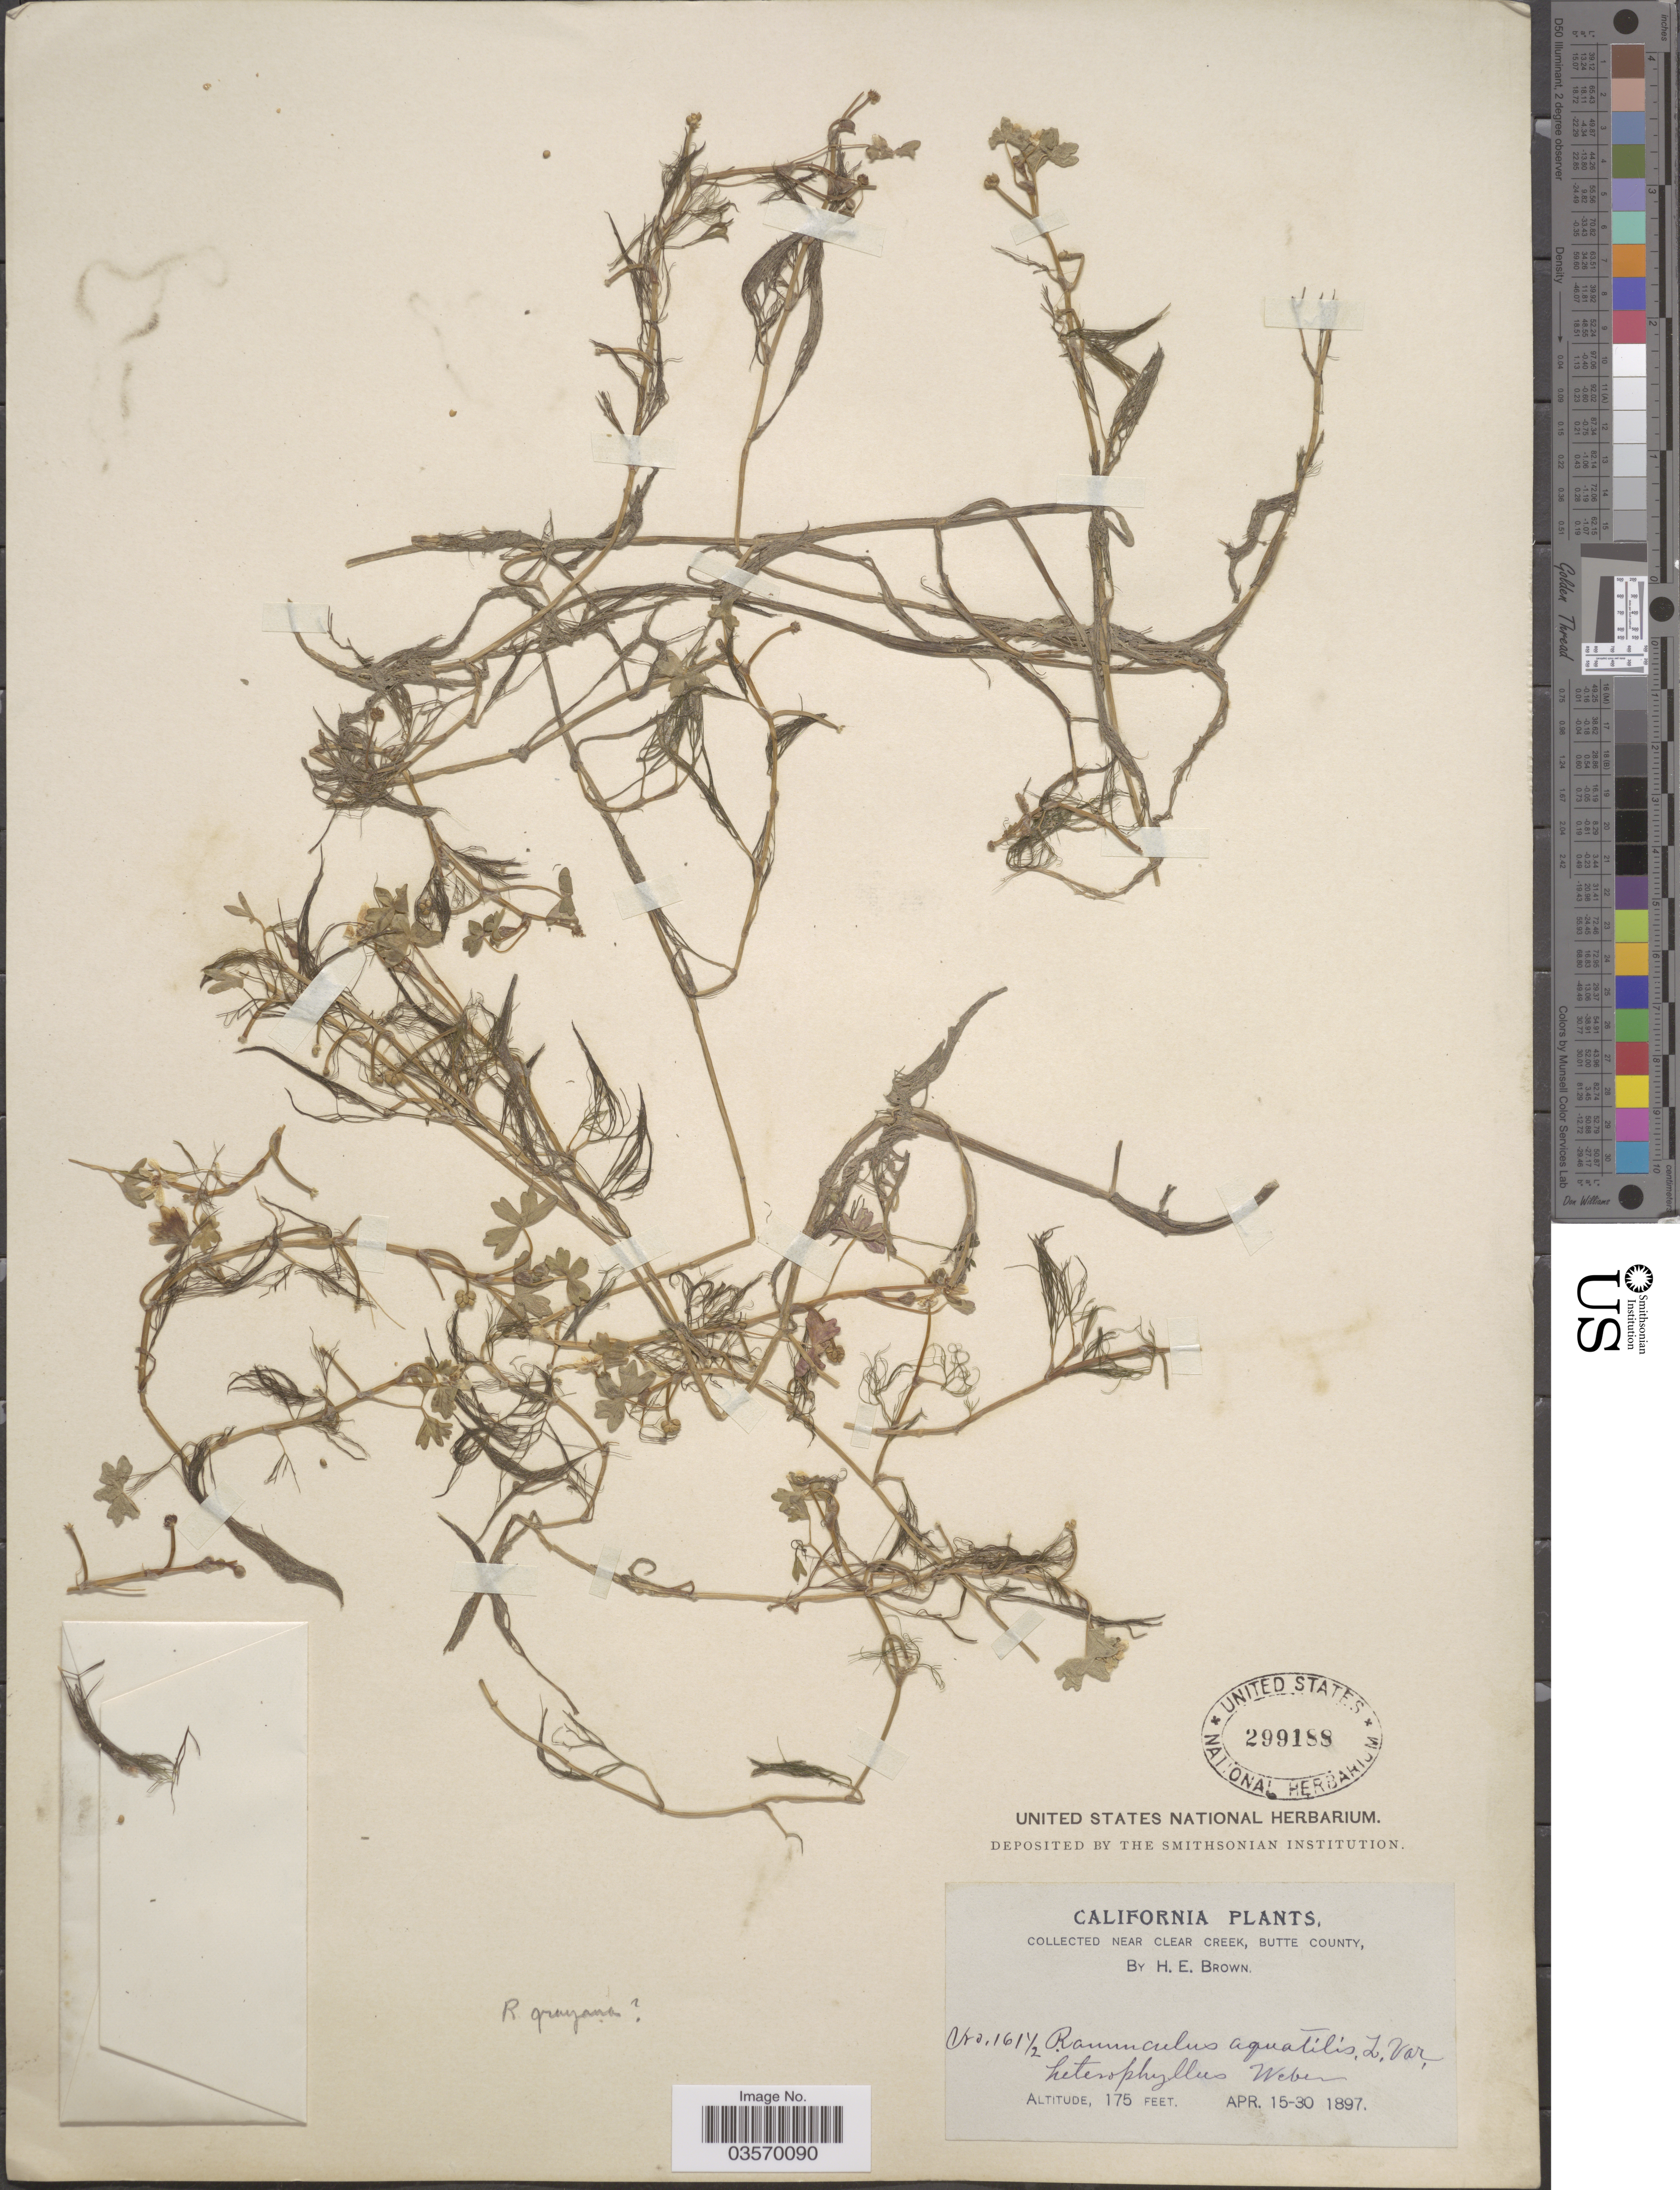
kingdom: Plantae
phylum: Tracheophyta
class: Magnoliopsida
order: Ranunculales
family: Ranunculaceae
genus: Ranunculus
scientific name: Ranunculus sp.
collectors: H. E. Brown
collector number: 161½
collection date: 1897-04-15/1897-04-30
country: United States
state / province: California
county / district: Butte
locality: Near Clear Creek, Butte County.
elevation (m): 53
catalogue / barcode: US 299188